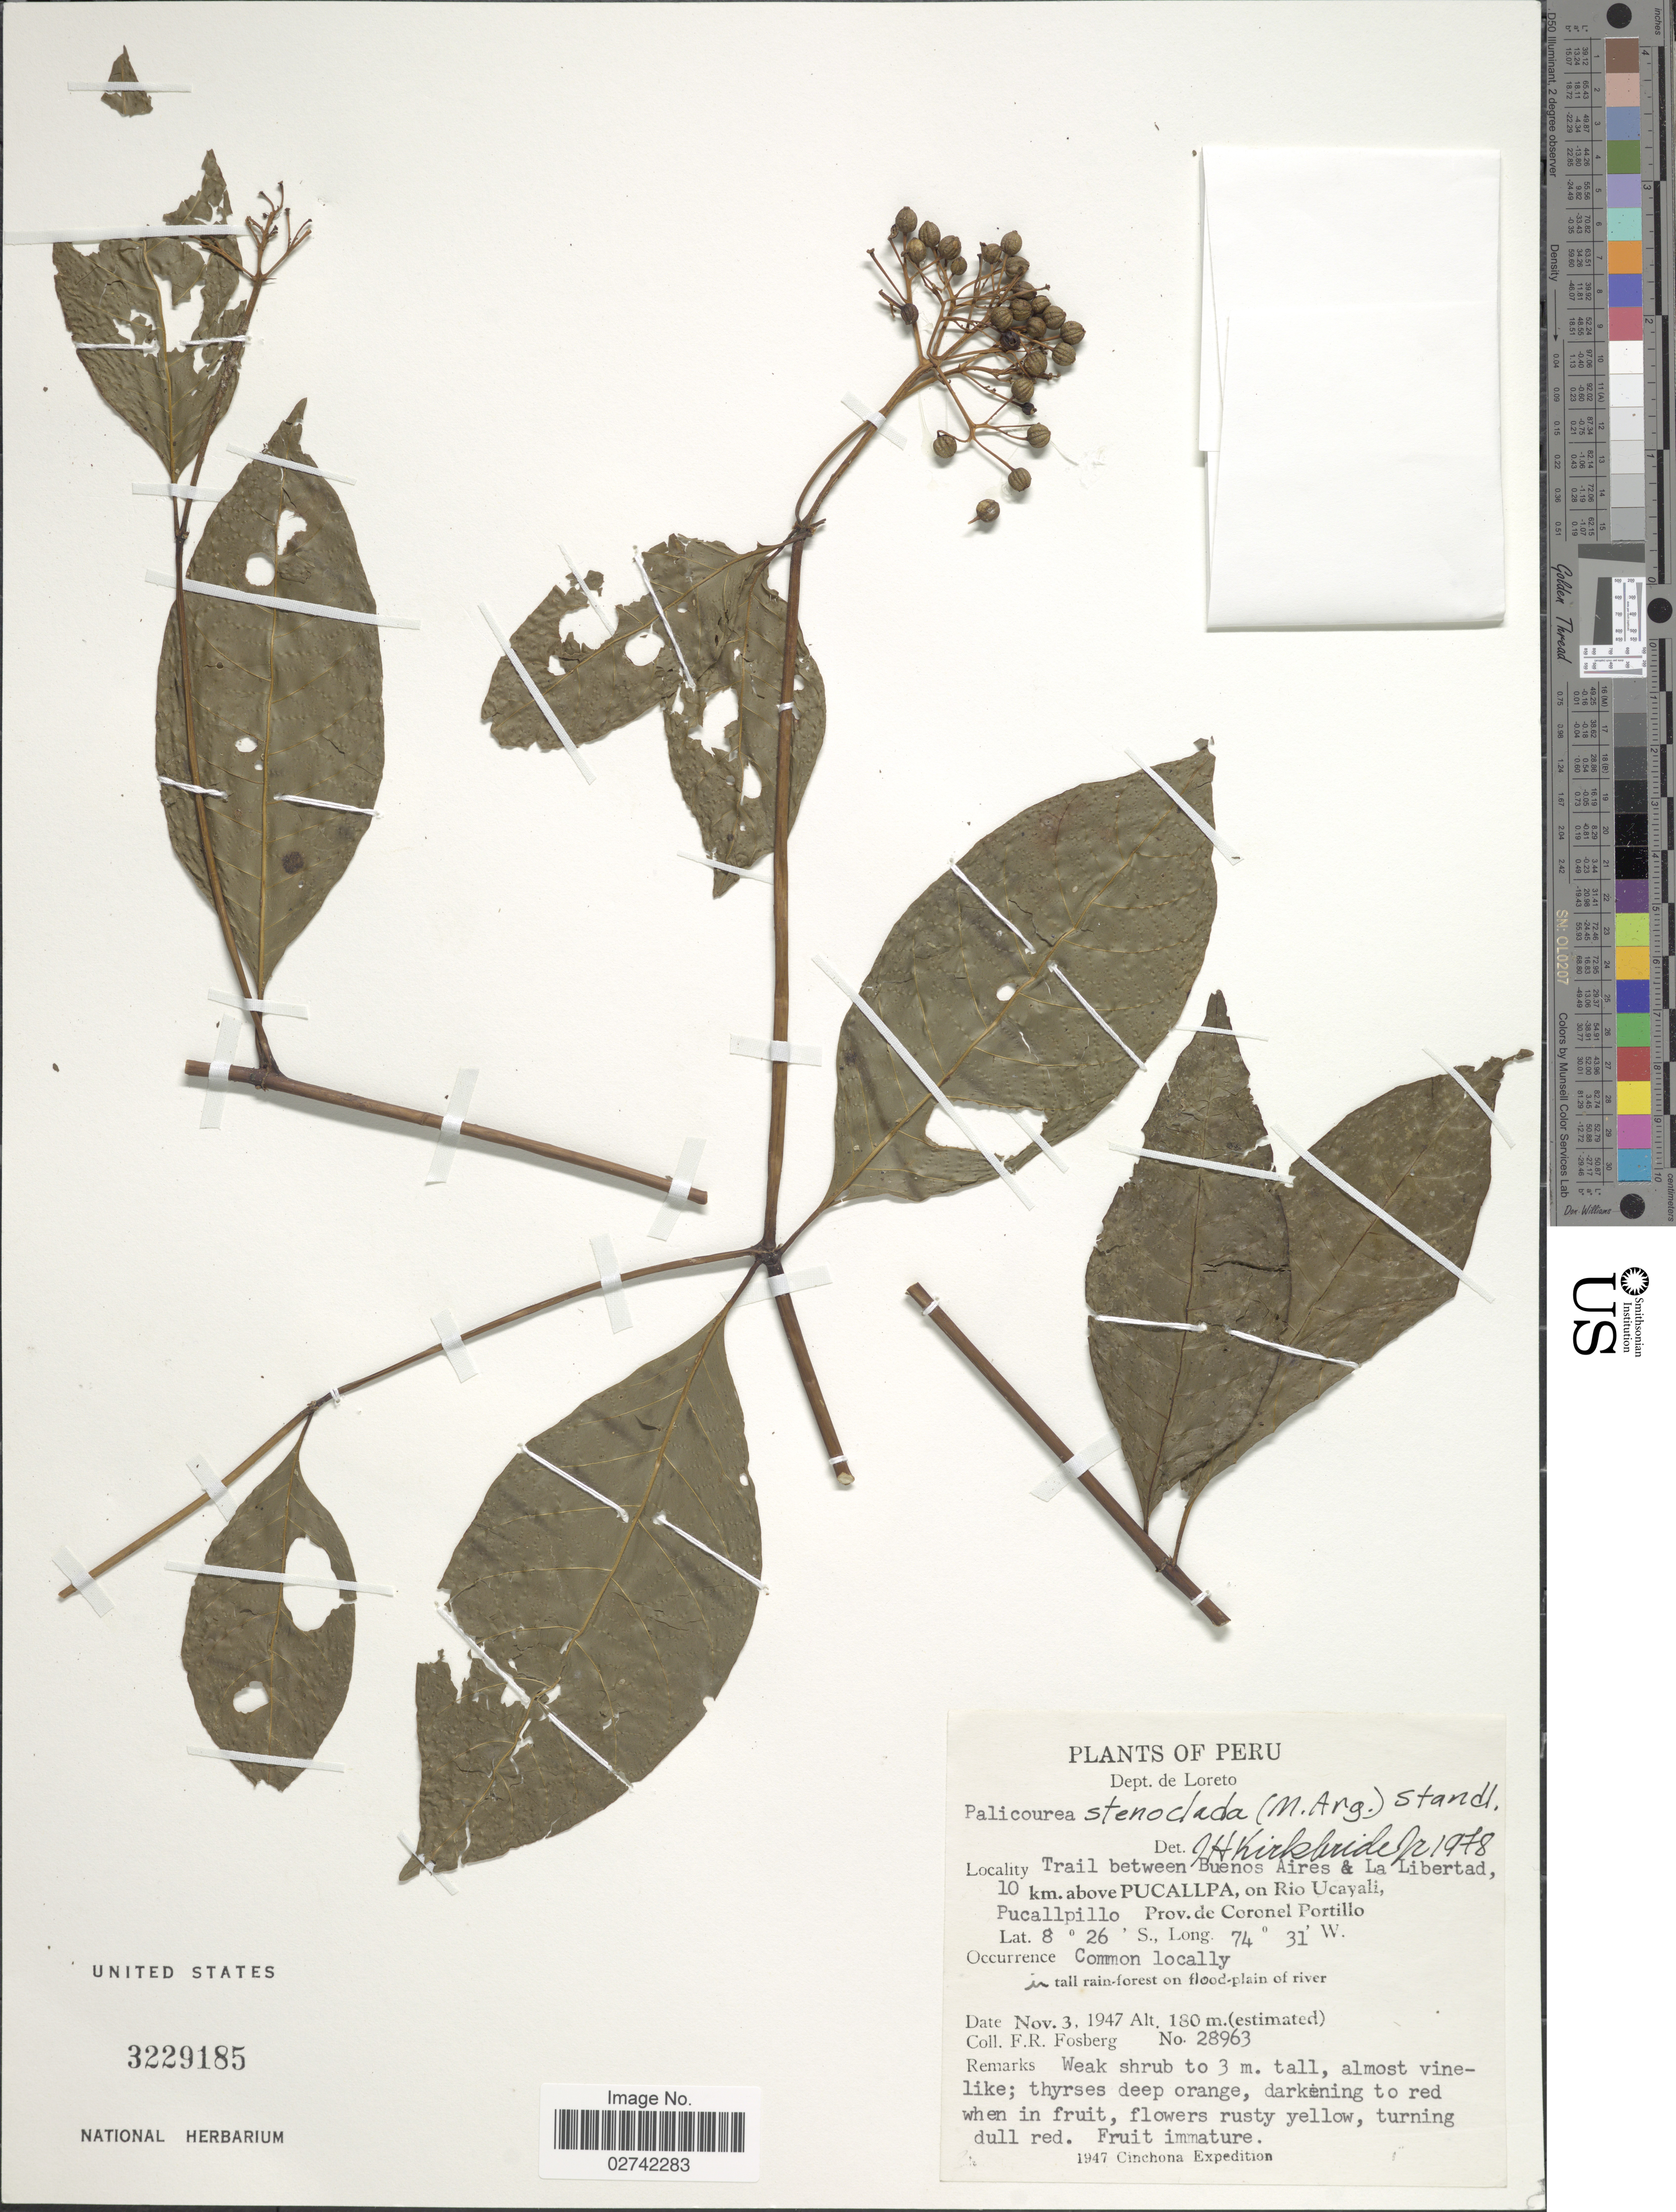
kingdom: Plantae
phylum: Tracheophyta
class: Magnoliopsida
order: Gentianales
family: Rubiaceae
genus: Palicourea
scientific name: Palicourea stenoclada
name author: (Müll. Arg.) Standl.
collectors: F. R. Fosberg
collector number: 28963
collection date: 1947-11-03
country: Peru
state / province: Loreto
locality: Trail between Buenos Aires & La Libertad, 10 km. above Pucallpa, on Rio Ucayali, Pucallpillo, Prov. de Coronel Portillo, in tall rain-forest on flood-plain of river.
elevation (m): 180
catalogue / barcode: US 3229185